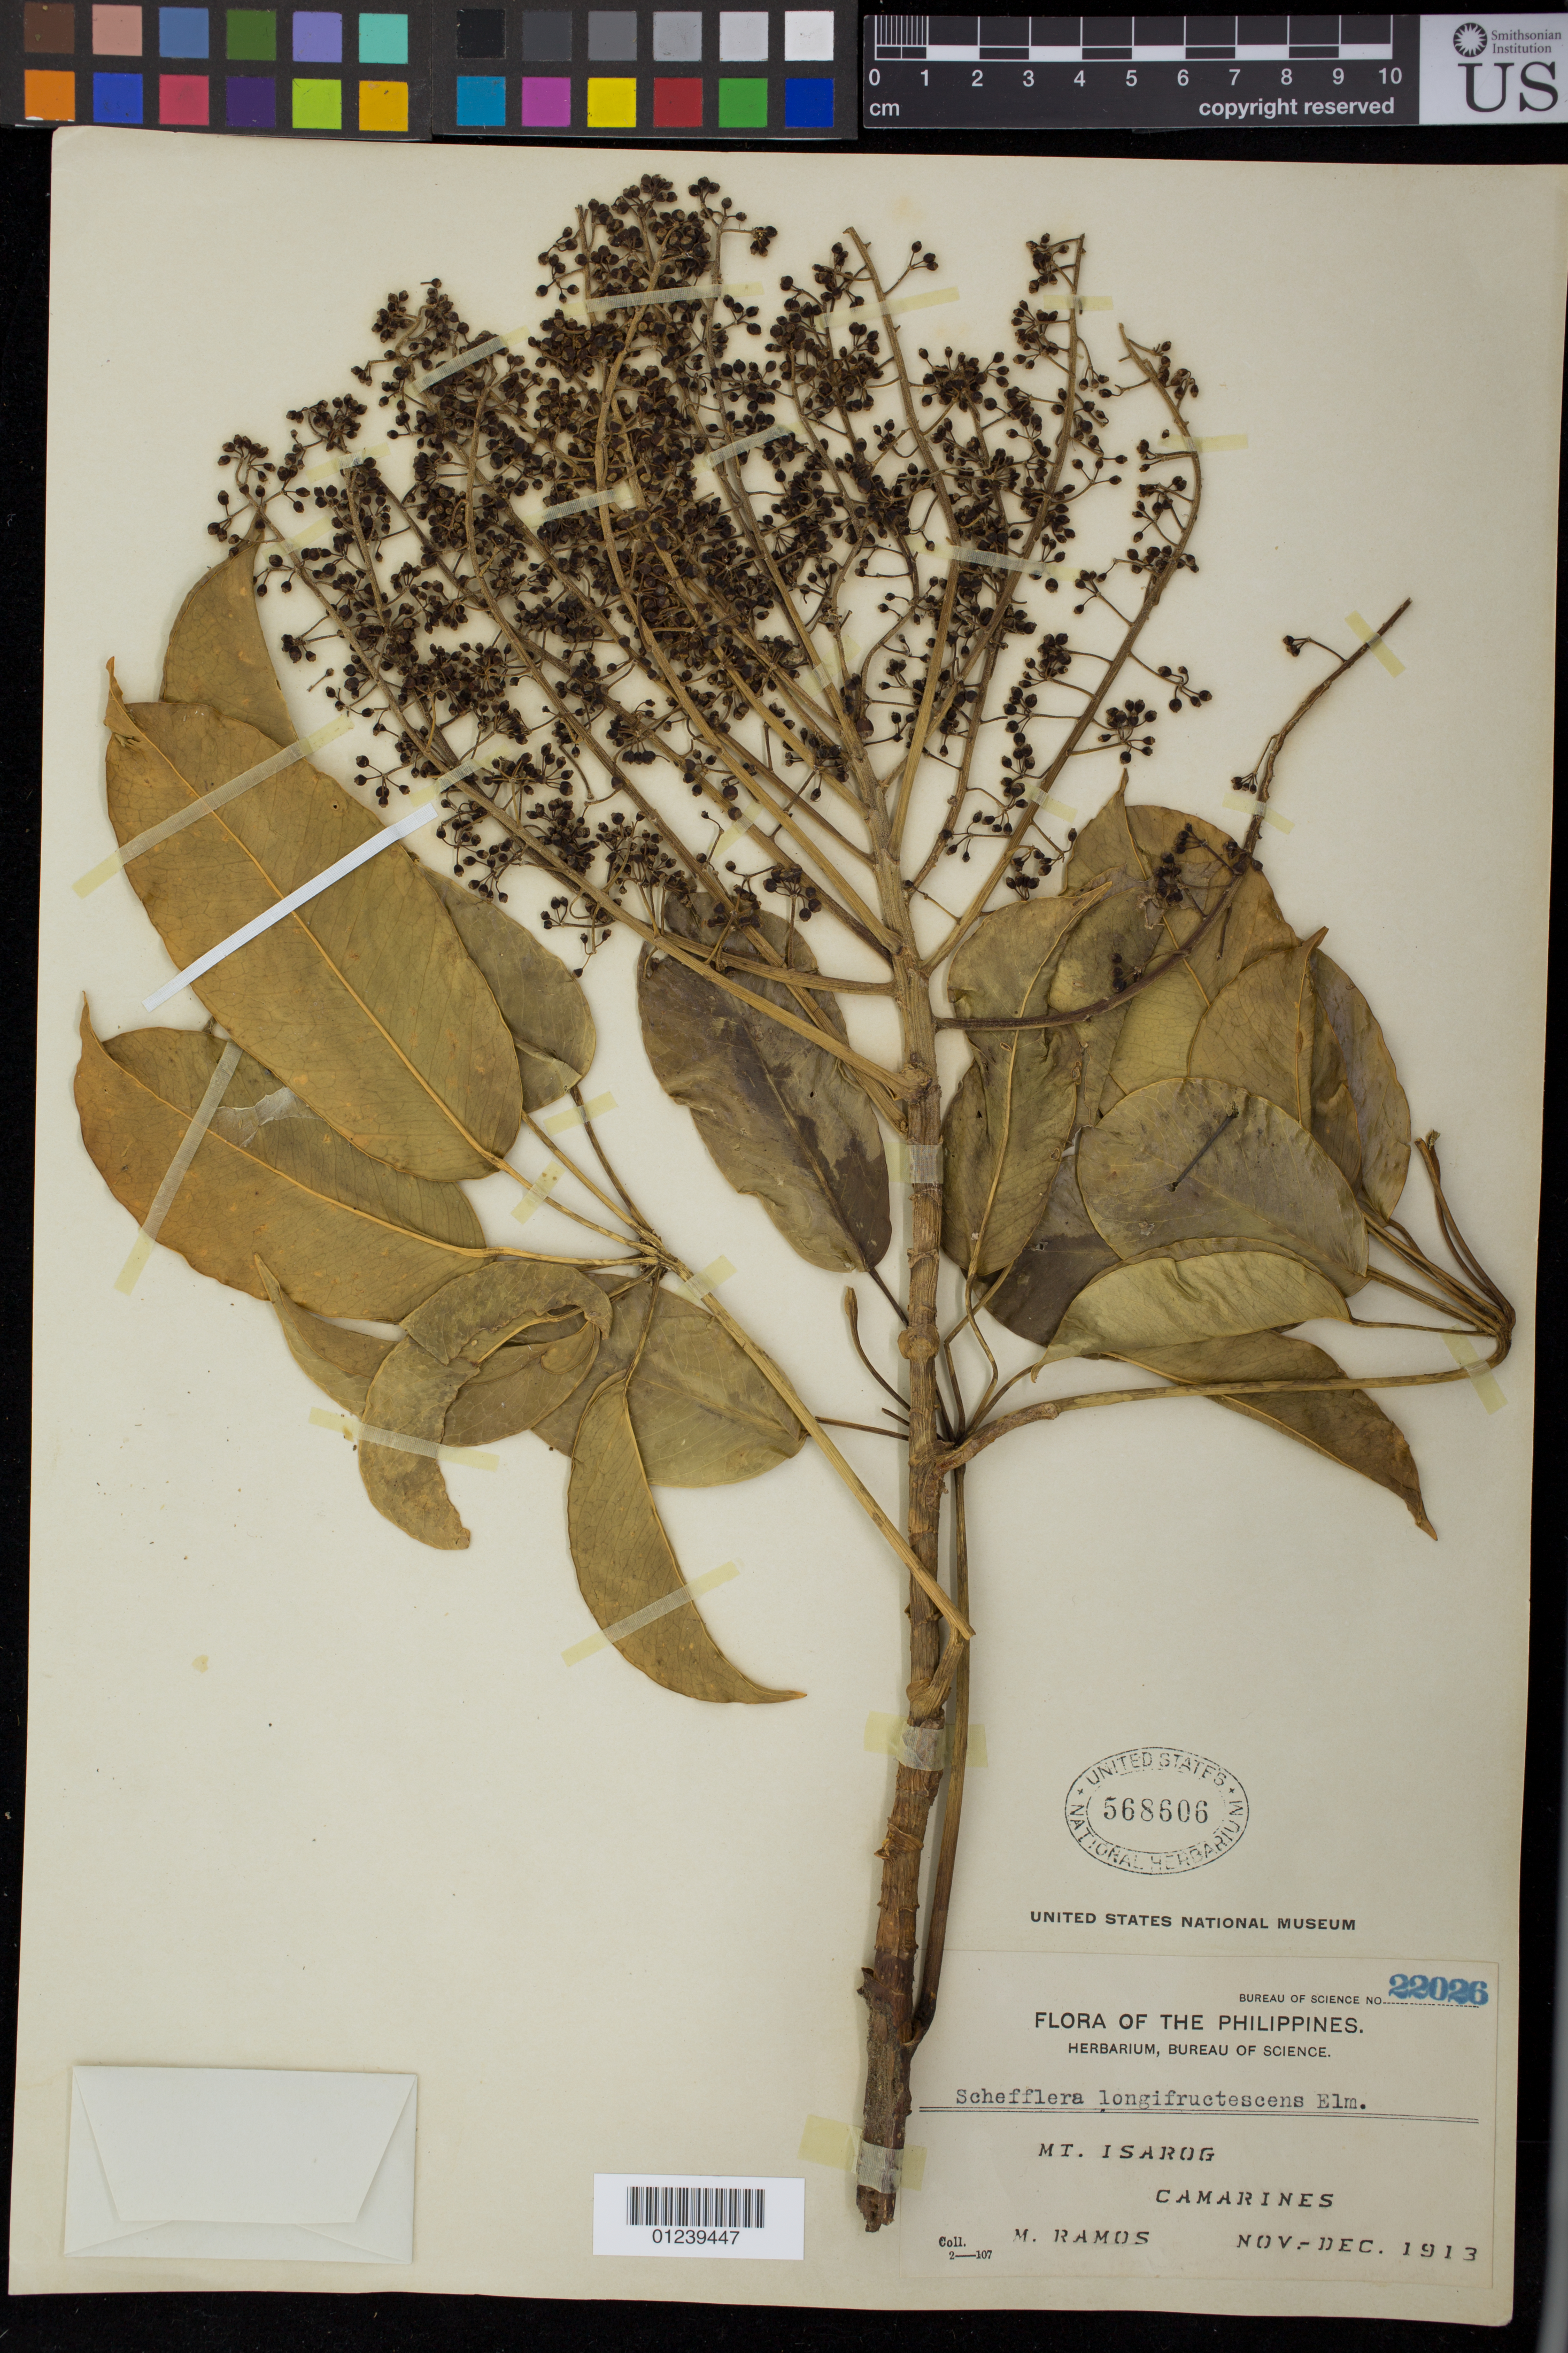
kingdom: Plantae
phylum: Tracheophyta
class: Magnoliopsida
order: Apiales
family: Araliaceae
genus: Schefflera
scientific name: Schefflera longifructescens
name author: Elmer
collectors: M. Ramos & M. Ramos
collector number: Bur. Sci. 22026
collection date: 1913-11/1913-12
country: Philippines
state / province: Bicol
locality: Mt. Isarog, Camarines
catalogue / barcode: US 568606